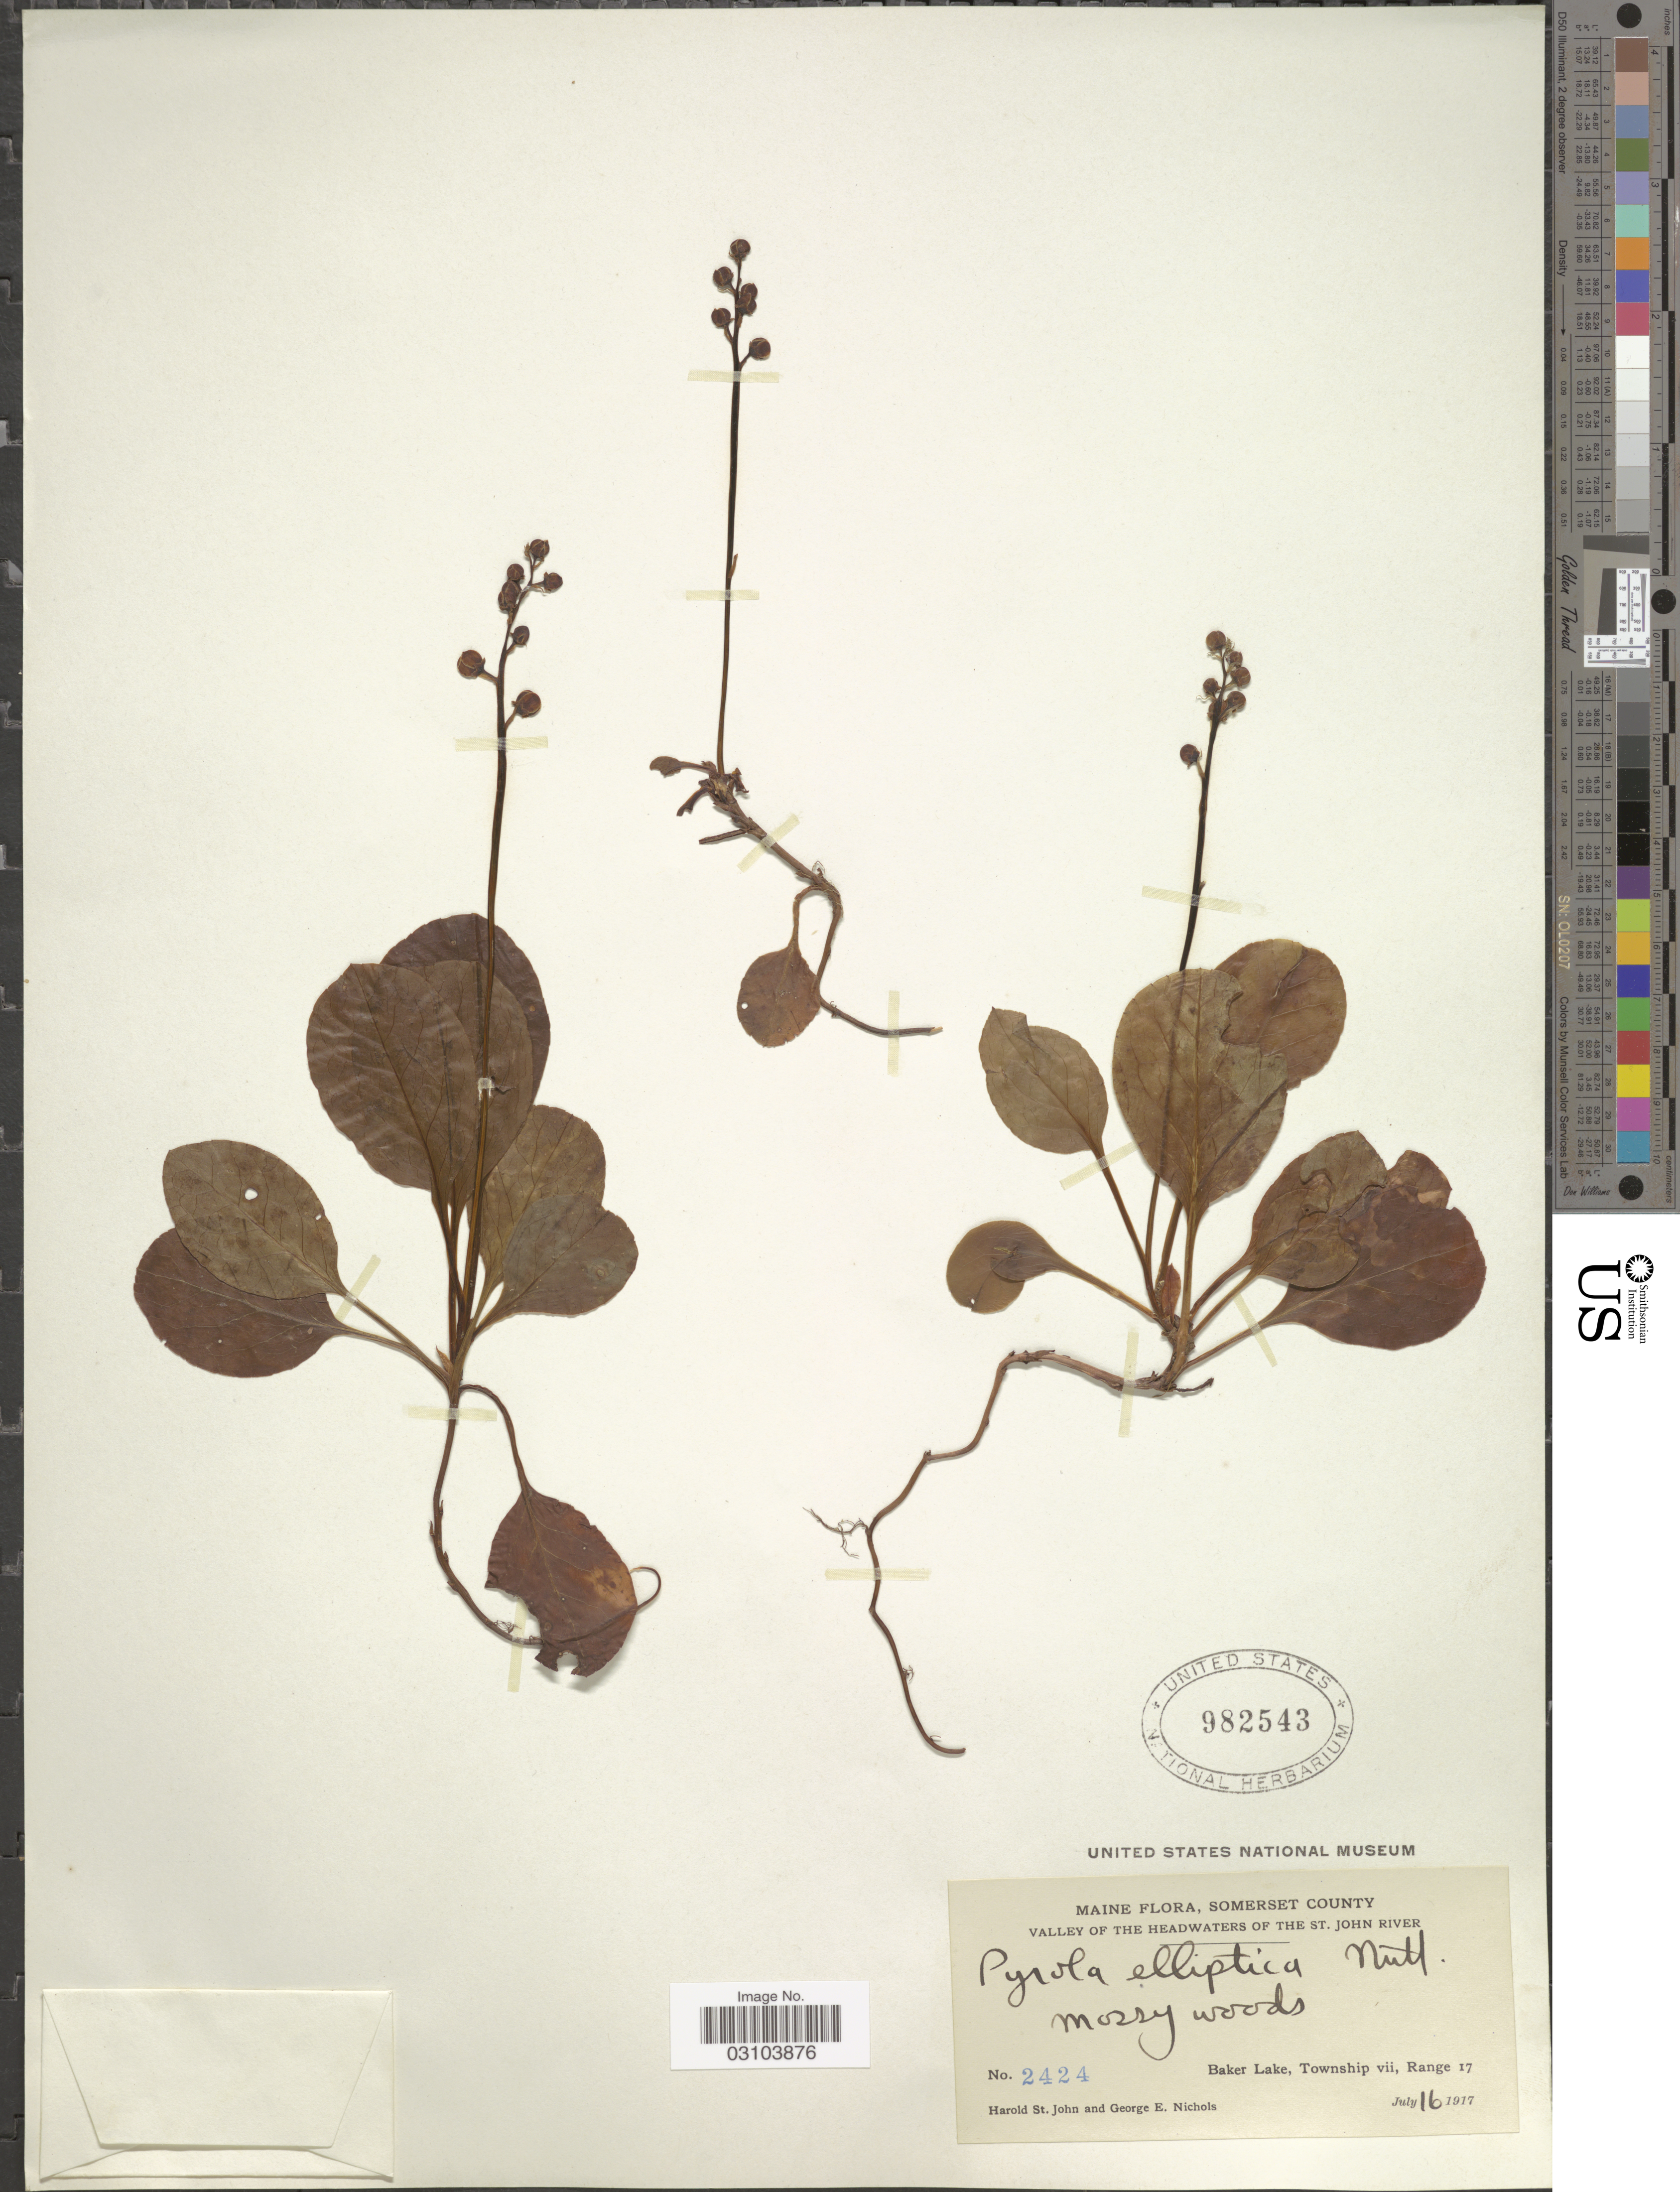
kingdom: Plantae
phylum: Tracheophyta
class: Magnoliopsida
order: Ericales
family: Ericaceae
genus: Pyrola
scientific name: Pyrola elliptica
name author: Nutt.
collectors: H. St. John & G. E. Nichols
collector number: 2424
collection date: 1917-07-16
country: United States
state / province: Maine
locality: Somerset County. Valley of the Headwaters of the St. John River. Baker Lake, Township vii, Range 17.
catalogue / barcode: US 982543